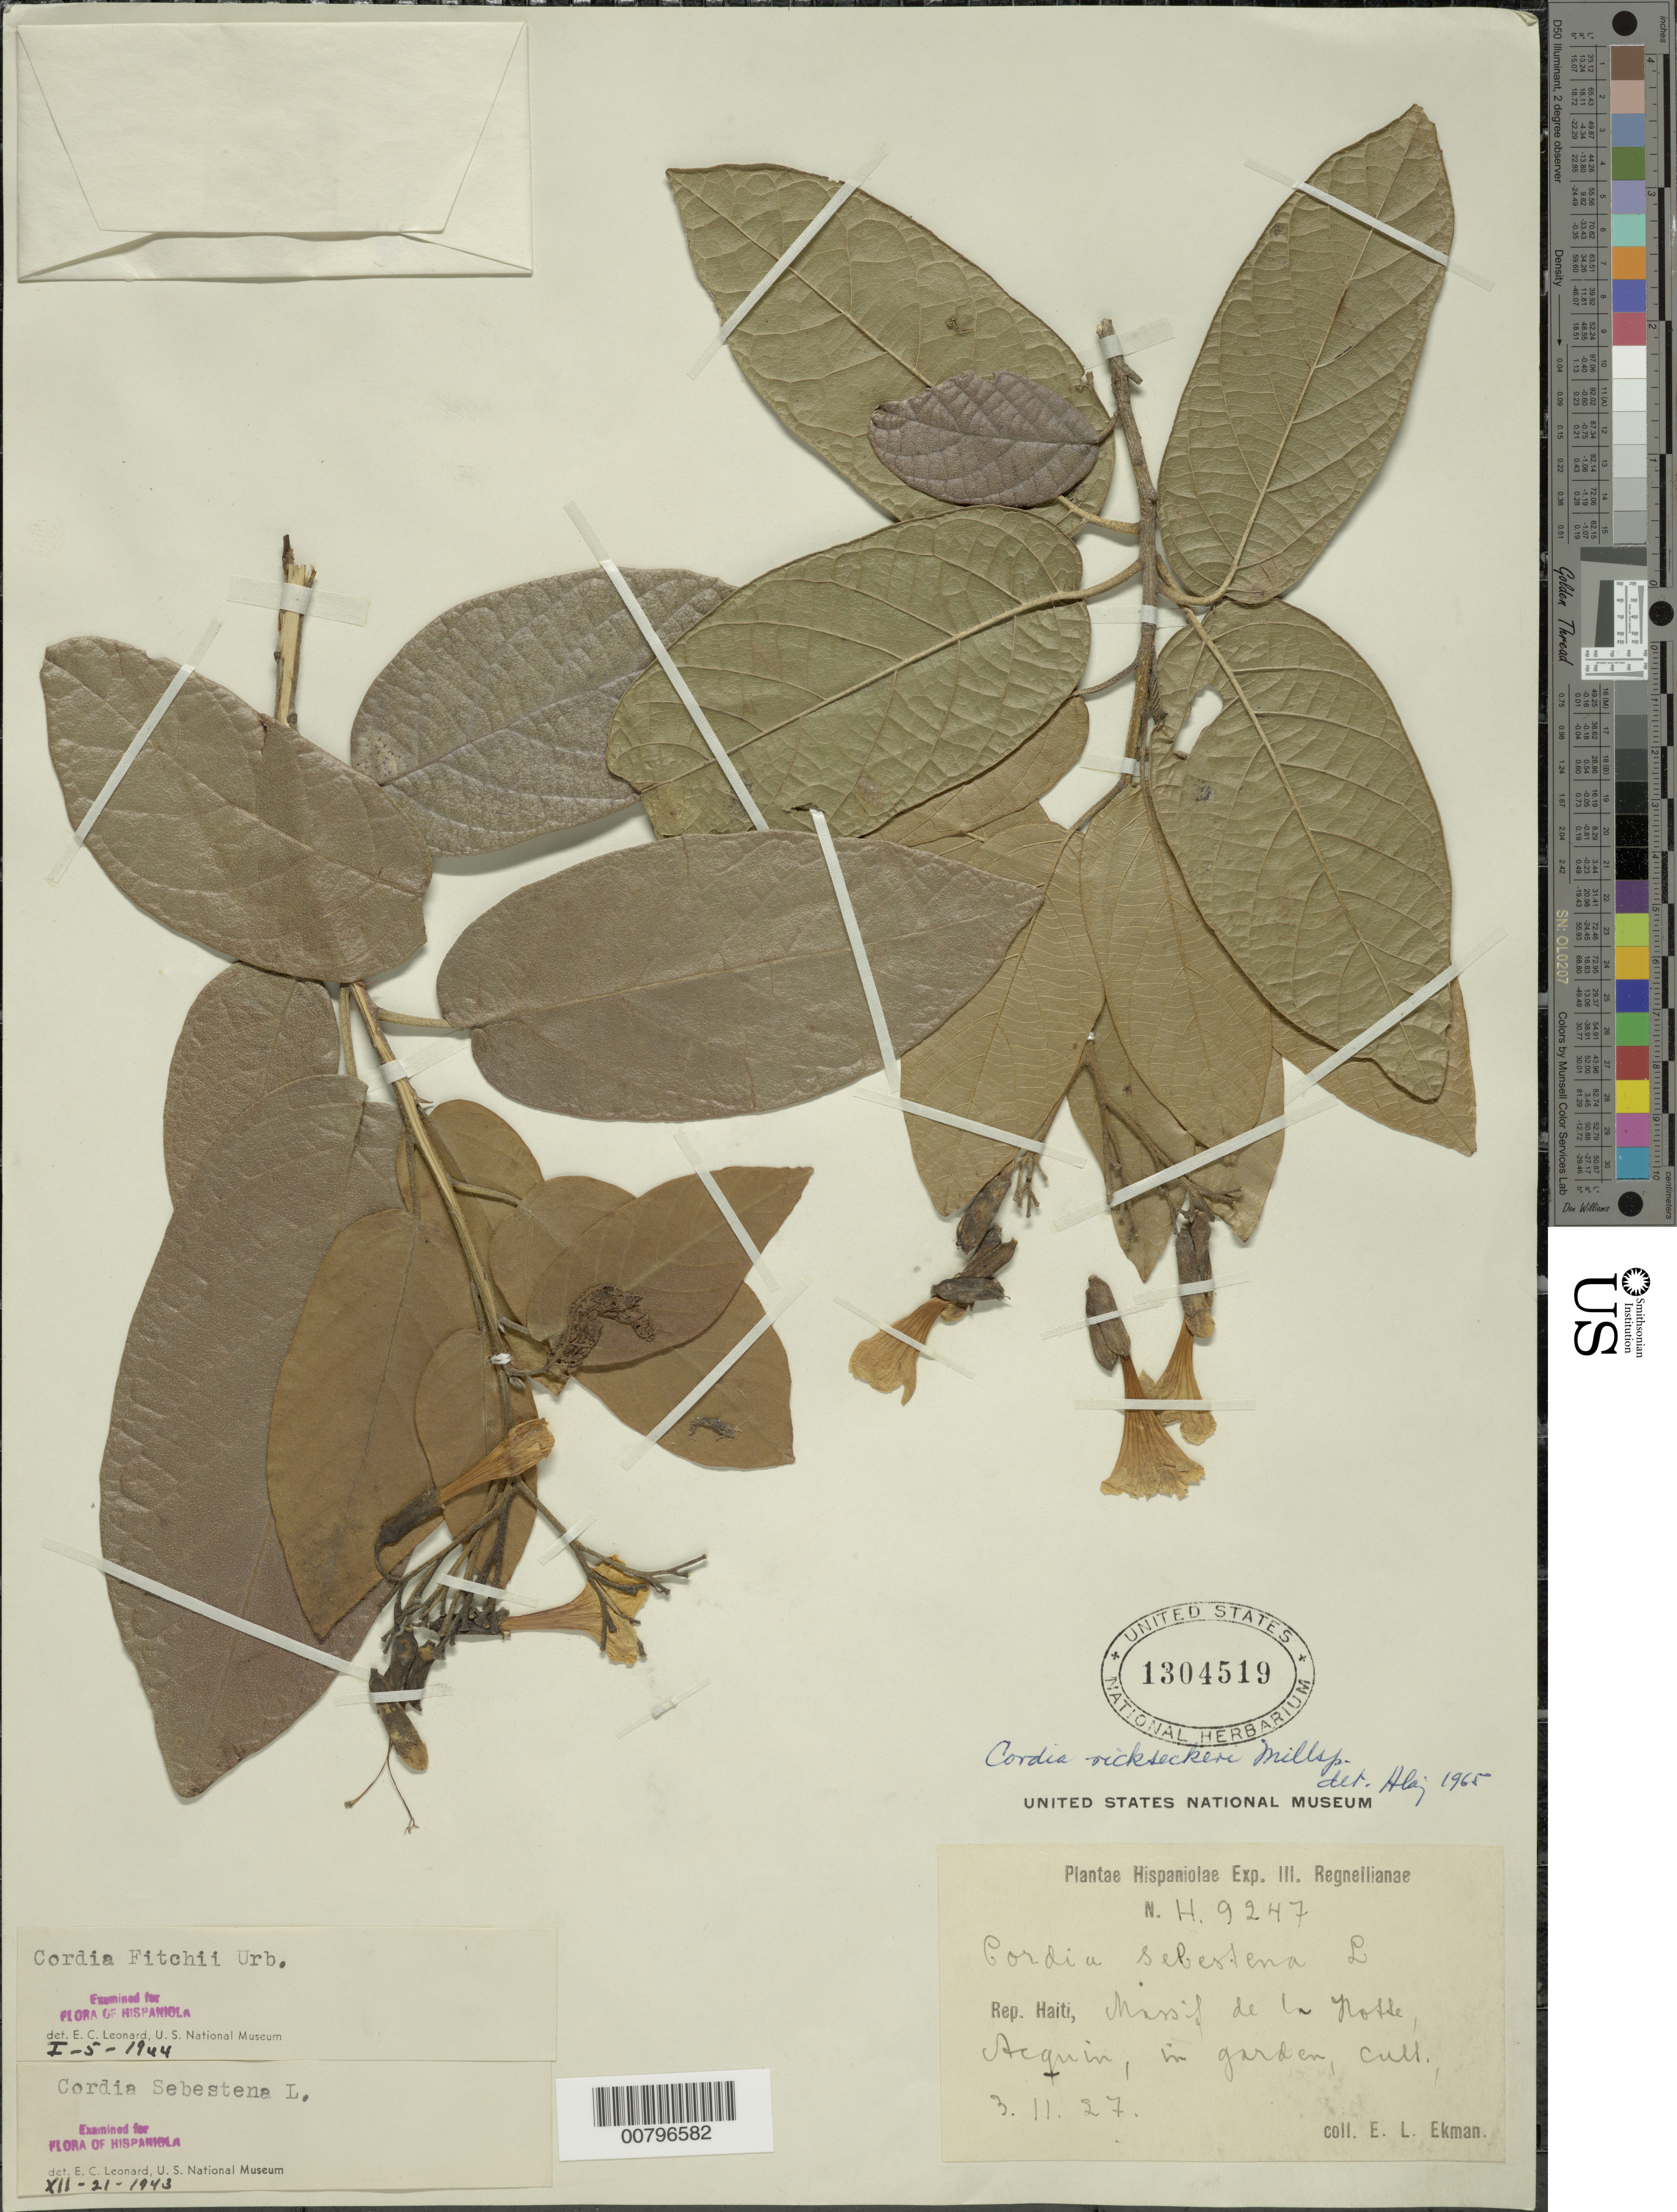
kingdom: Plantae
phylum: Tracheophyta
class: Magnoliopsida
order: Boraginales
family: Cordiaceae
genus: Cordia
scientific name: Cordia rickseckeri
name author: Millsp.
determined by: Liogier, Alain H.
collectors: E. L. Ekman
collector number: H 9247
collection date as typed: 03 Nov 1927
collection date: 1927-11-03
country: Haiti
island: Hispaniola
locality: Massif de la Hotte, Acquin.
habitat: In garden.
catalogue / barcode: US 1304519